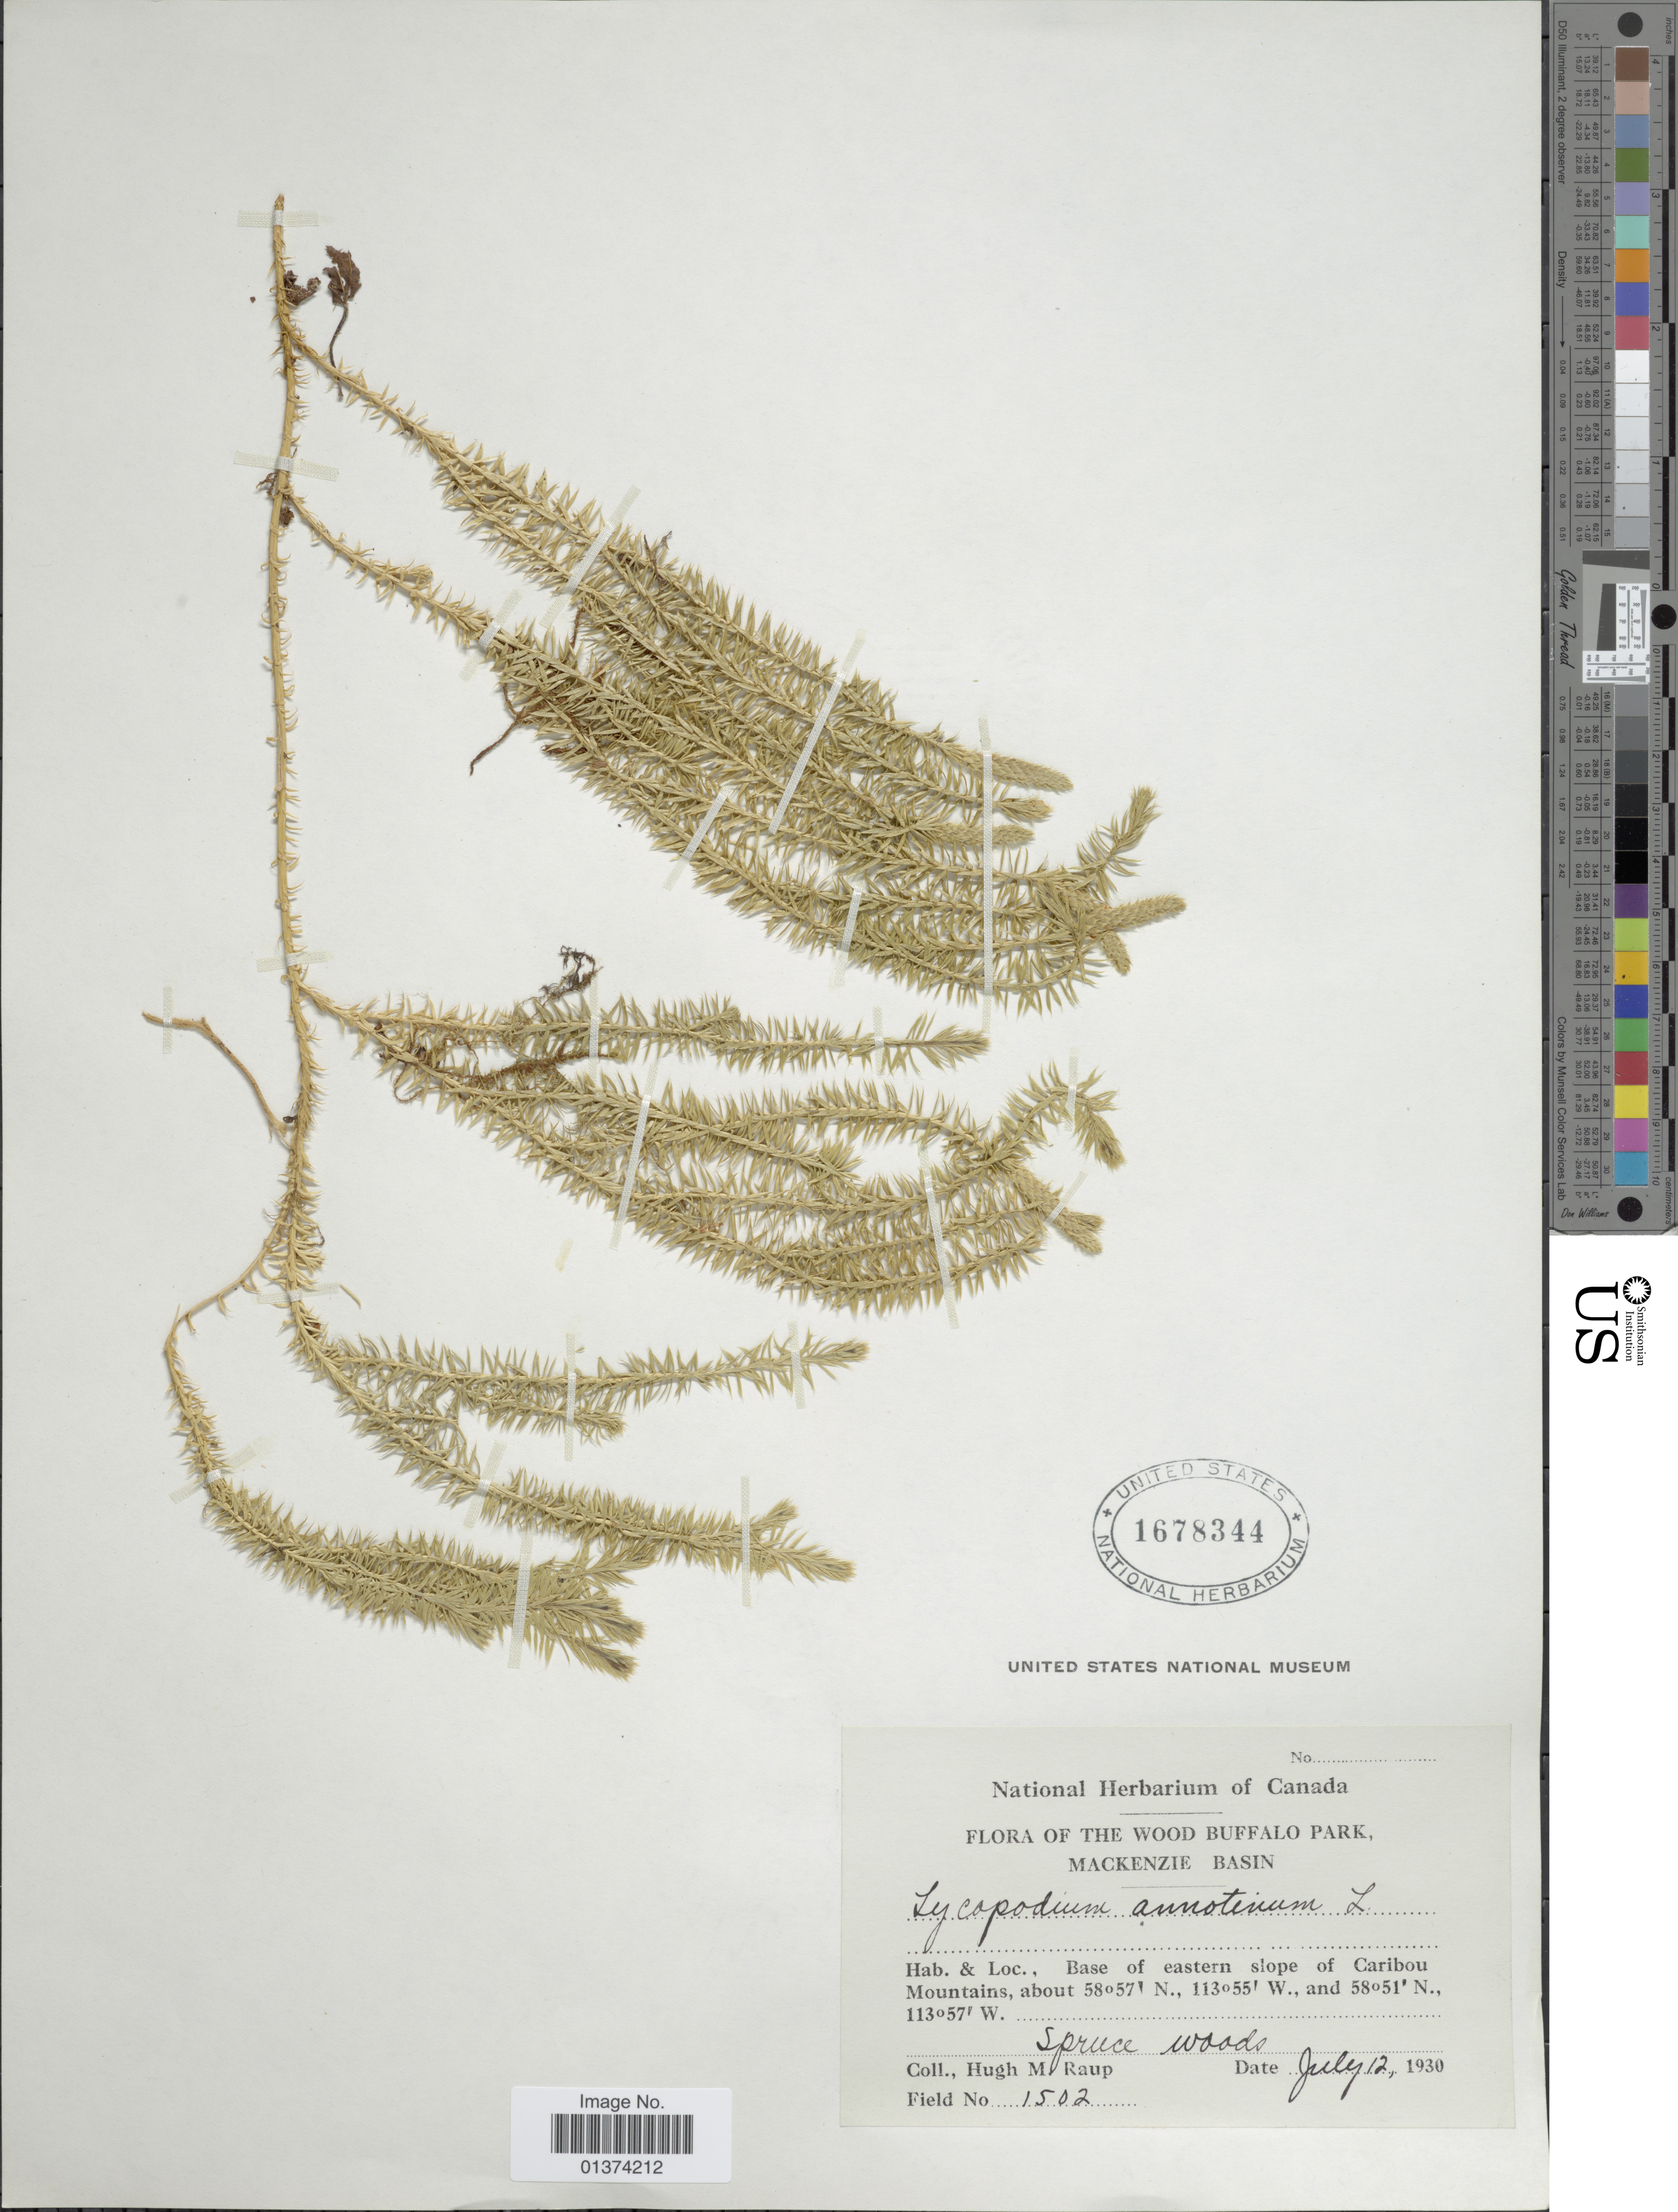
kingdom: Plantae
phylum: Tracheophyta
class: Lycopodiopsida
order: Lycopodiales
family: Lycopodiaceae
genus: Spinulum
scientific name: Spinulum annotinum subsp. annotinum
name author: (L.) A. Haines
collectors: H. Raup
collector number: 1502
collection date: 1930-07-12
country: Canada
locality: The Wood Buffalo Park, Mackenzie Basin, Base of eastern slope of Caribou Mountains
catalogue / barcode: US 1678344